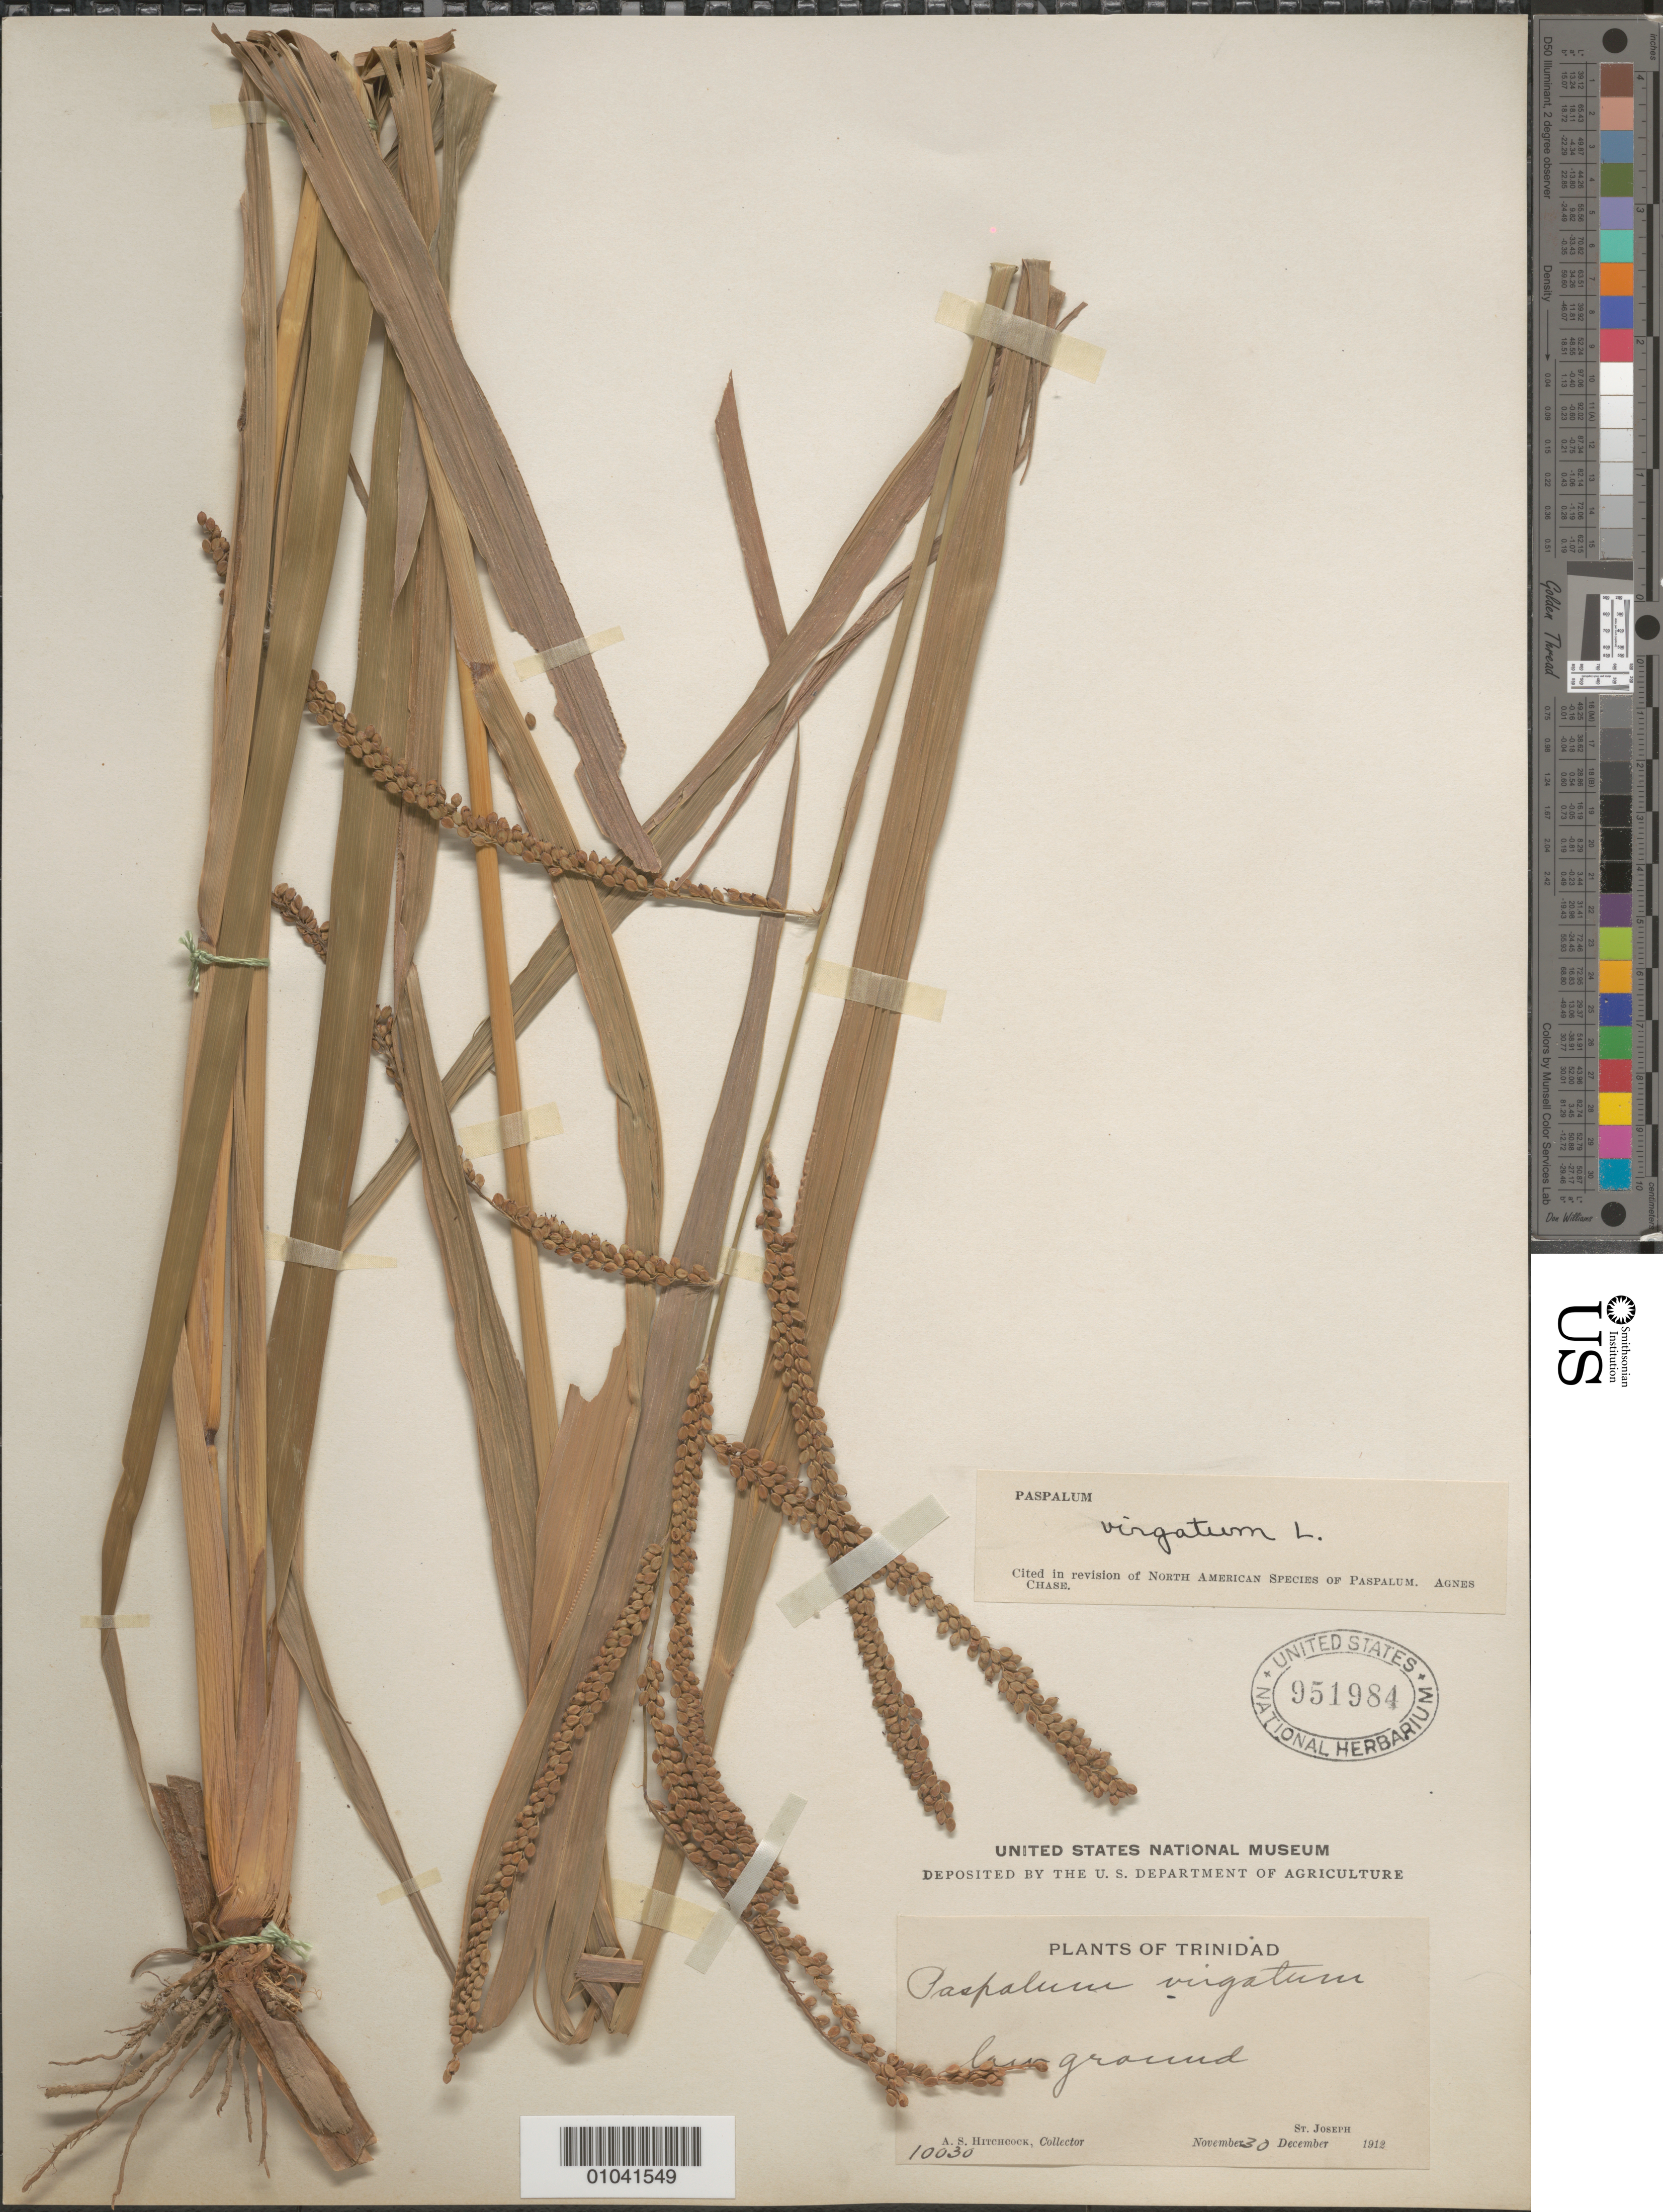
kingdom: Plantae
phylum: Tracheophyta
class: Liliopsida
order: Poales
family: Poaceae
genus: Paspalum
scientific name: Paspalum virgatum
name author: L.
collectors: A. S. Hitchcock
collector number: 10030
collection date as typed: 30 Nov 1912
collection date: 1912-11-30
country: Trinidad and Tobago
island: Trinidad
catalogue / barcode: US 951984